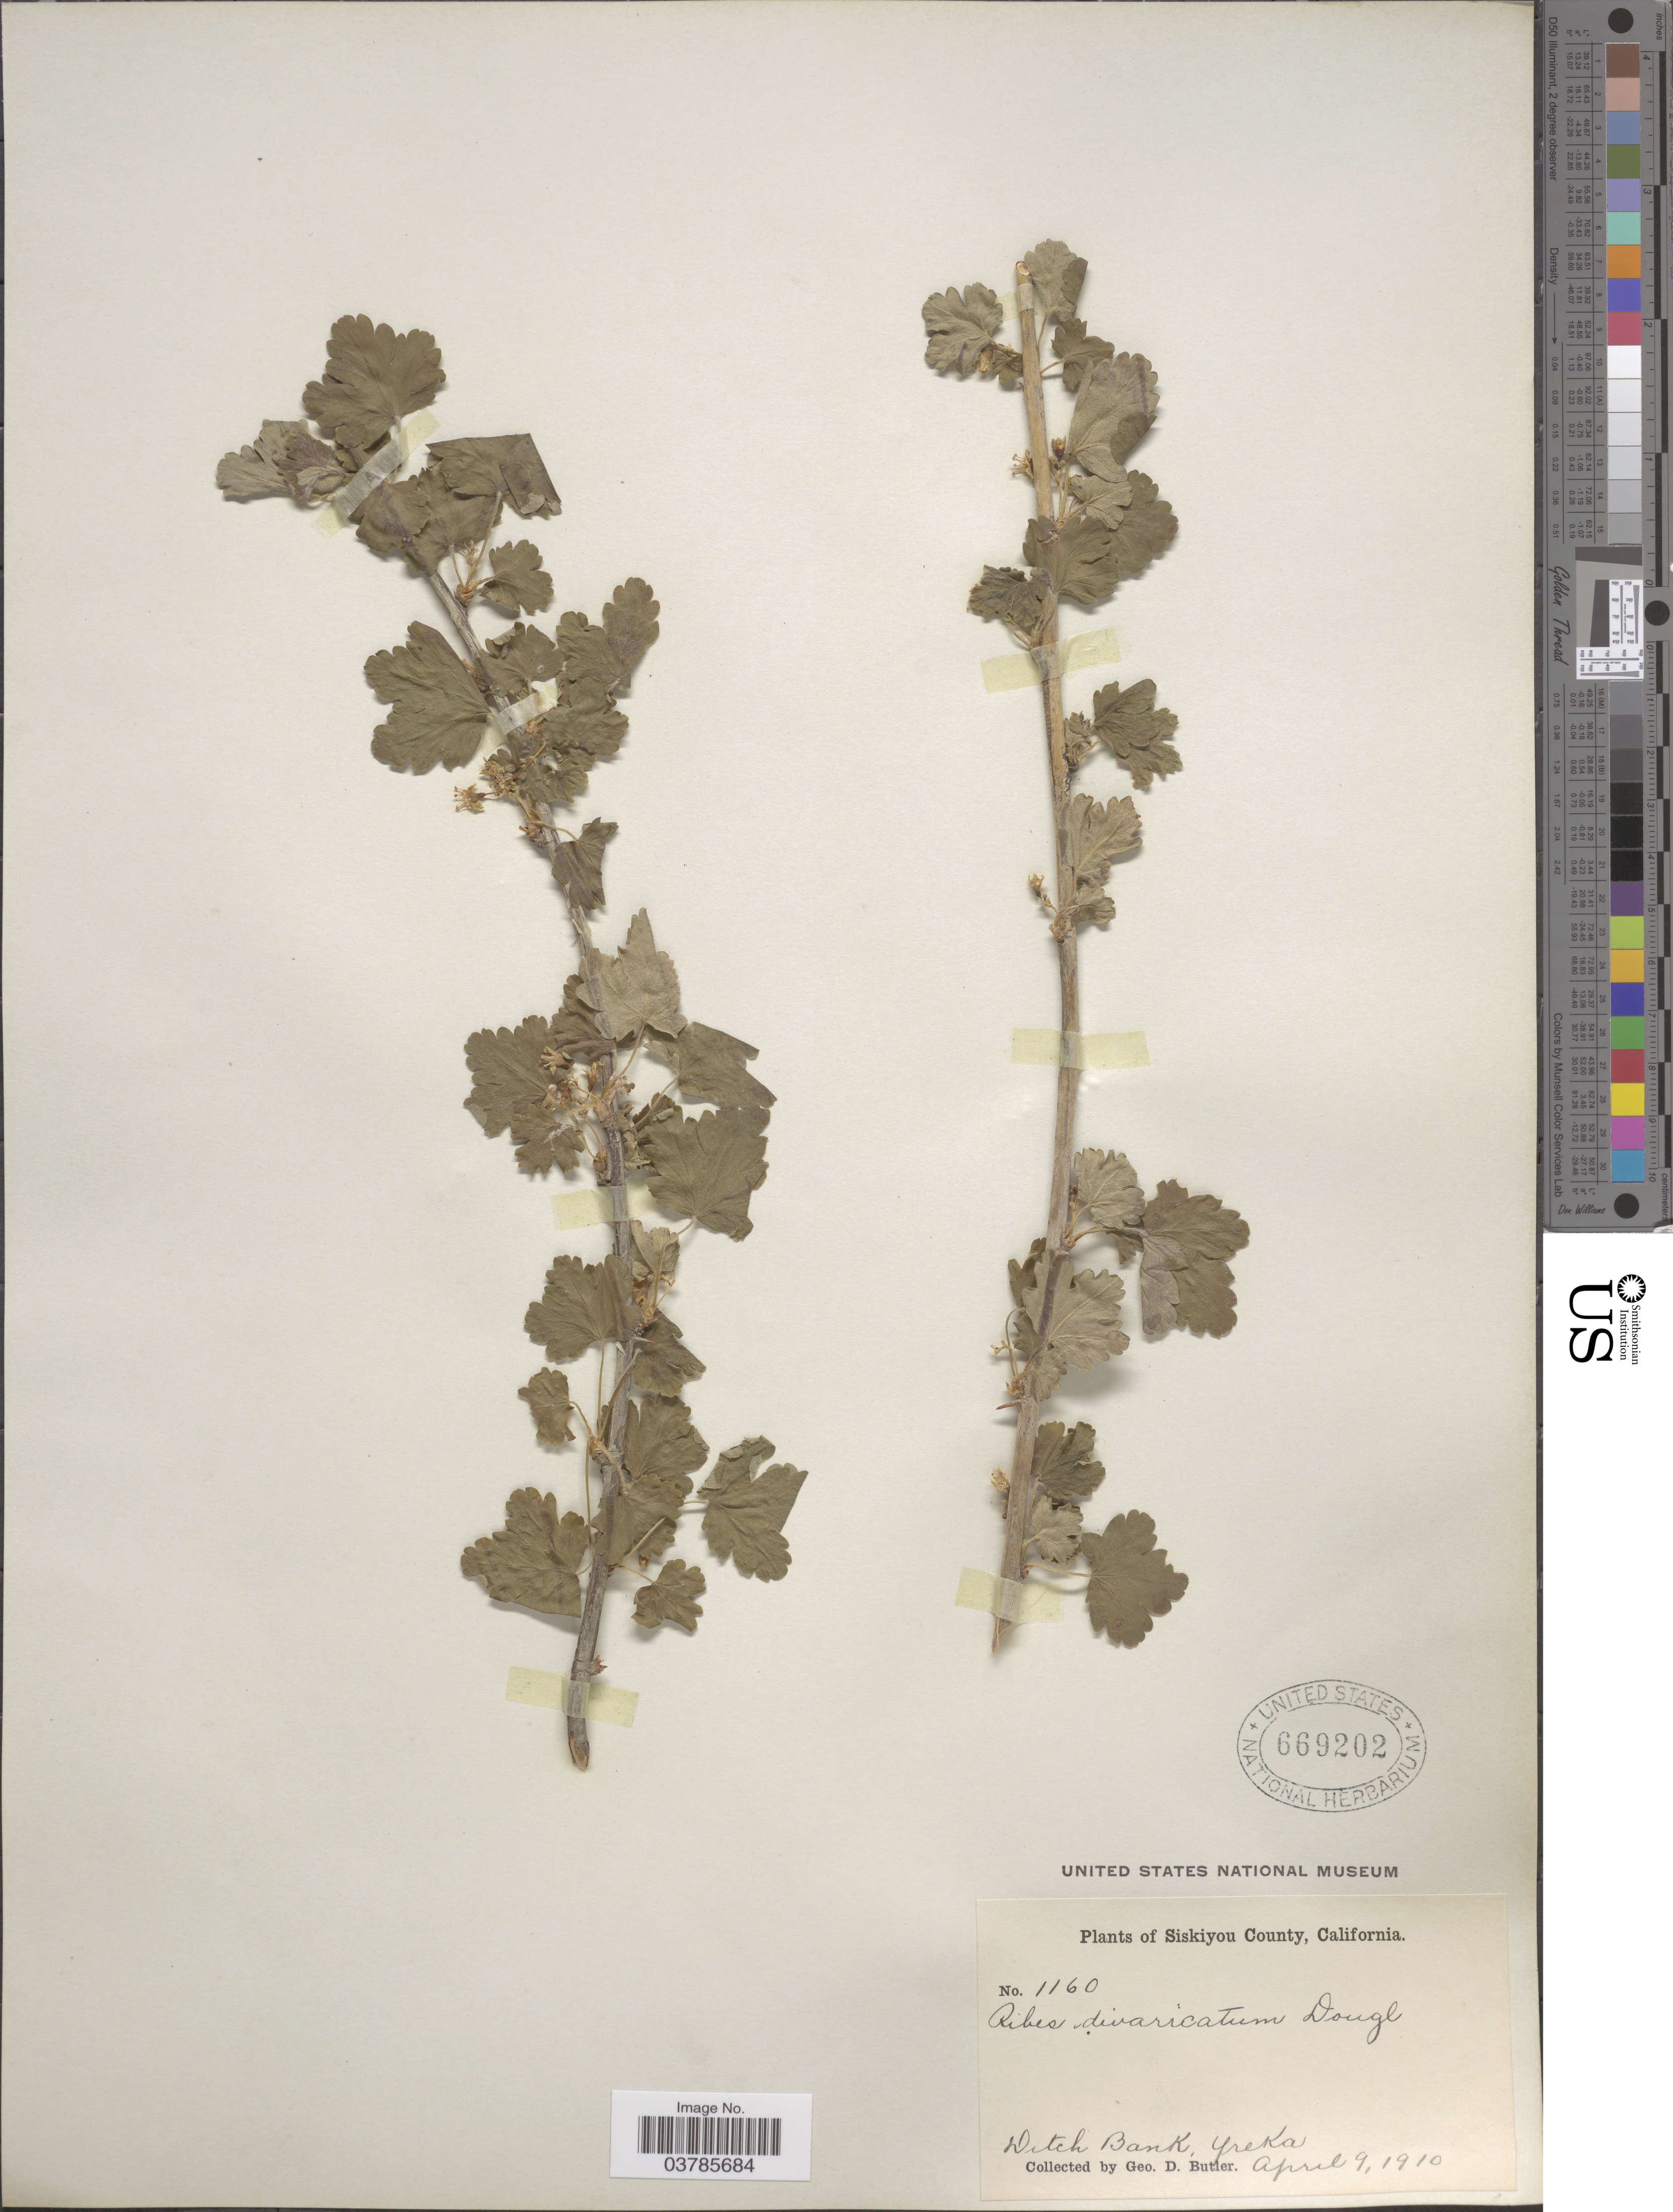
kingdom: Plantae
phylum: Tracheophyta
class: Magnoliopsida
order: Saxifragales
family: Grossulariaceae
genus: Ribes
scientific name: Ribes divaricatum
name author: Douglas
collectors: G. D. Butler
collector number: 1160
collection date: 1910-04-09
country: United States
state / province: California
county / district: Siskiyou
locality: Siskiyou County. Ditch Bank, Yreka.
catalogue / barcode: US 669202